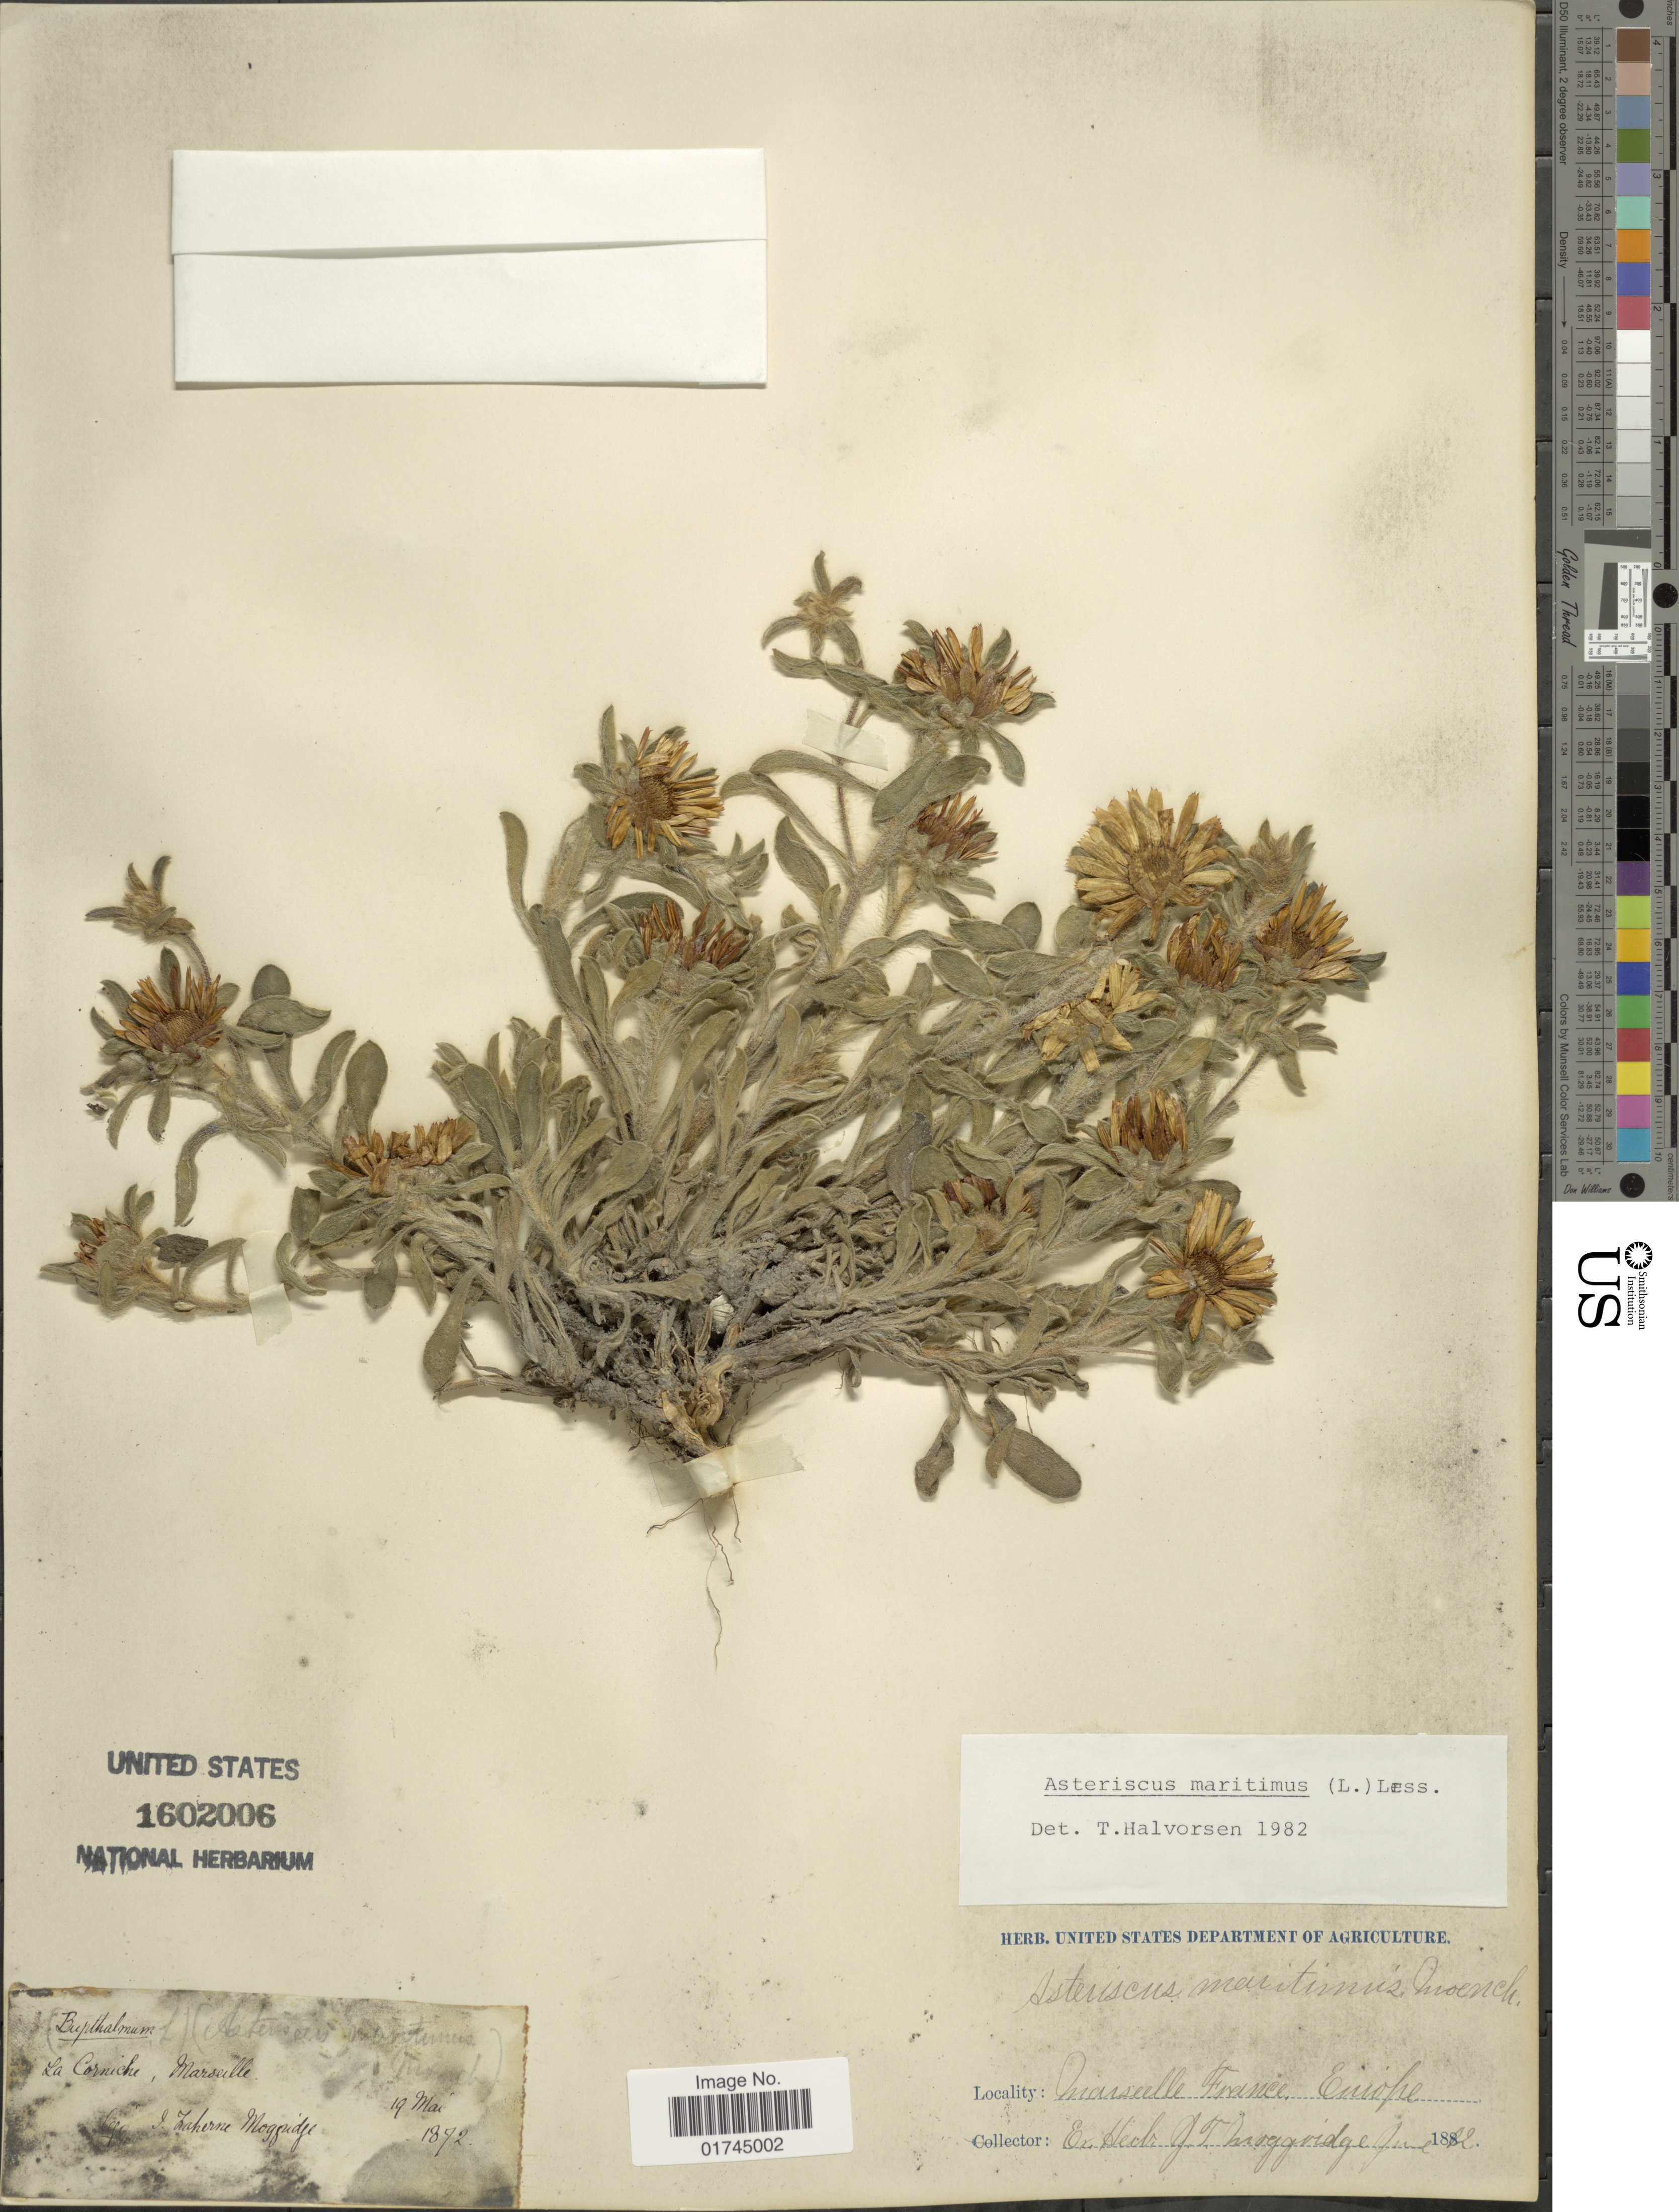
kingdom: Plantae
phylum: Tracheophyta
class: Magnoliopsida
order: Asterales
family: Asteraceae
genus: Asteriscus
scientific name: Asteriscus maritimus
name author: (L.) Less.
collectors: J. T. Moggridge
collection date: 1872-05-19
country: France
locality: Marseille, France, Europe.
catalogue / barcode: US 1602006